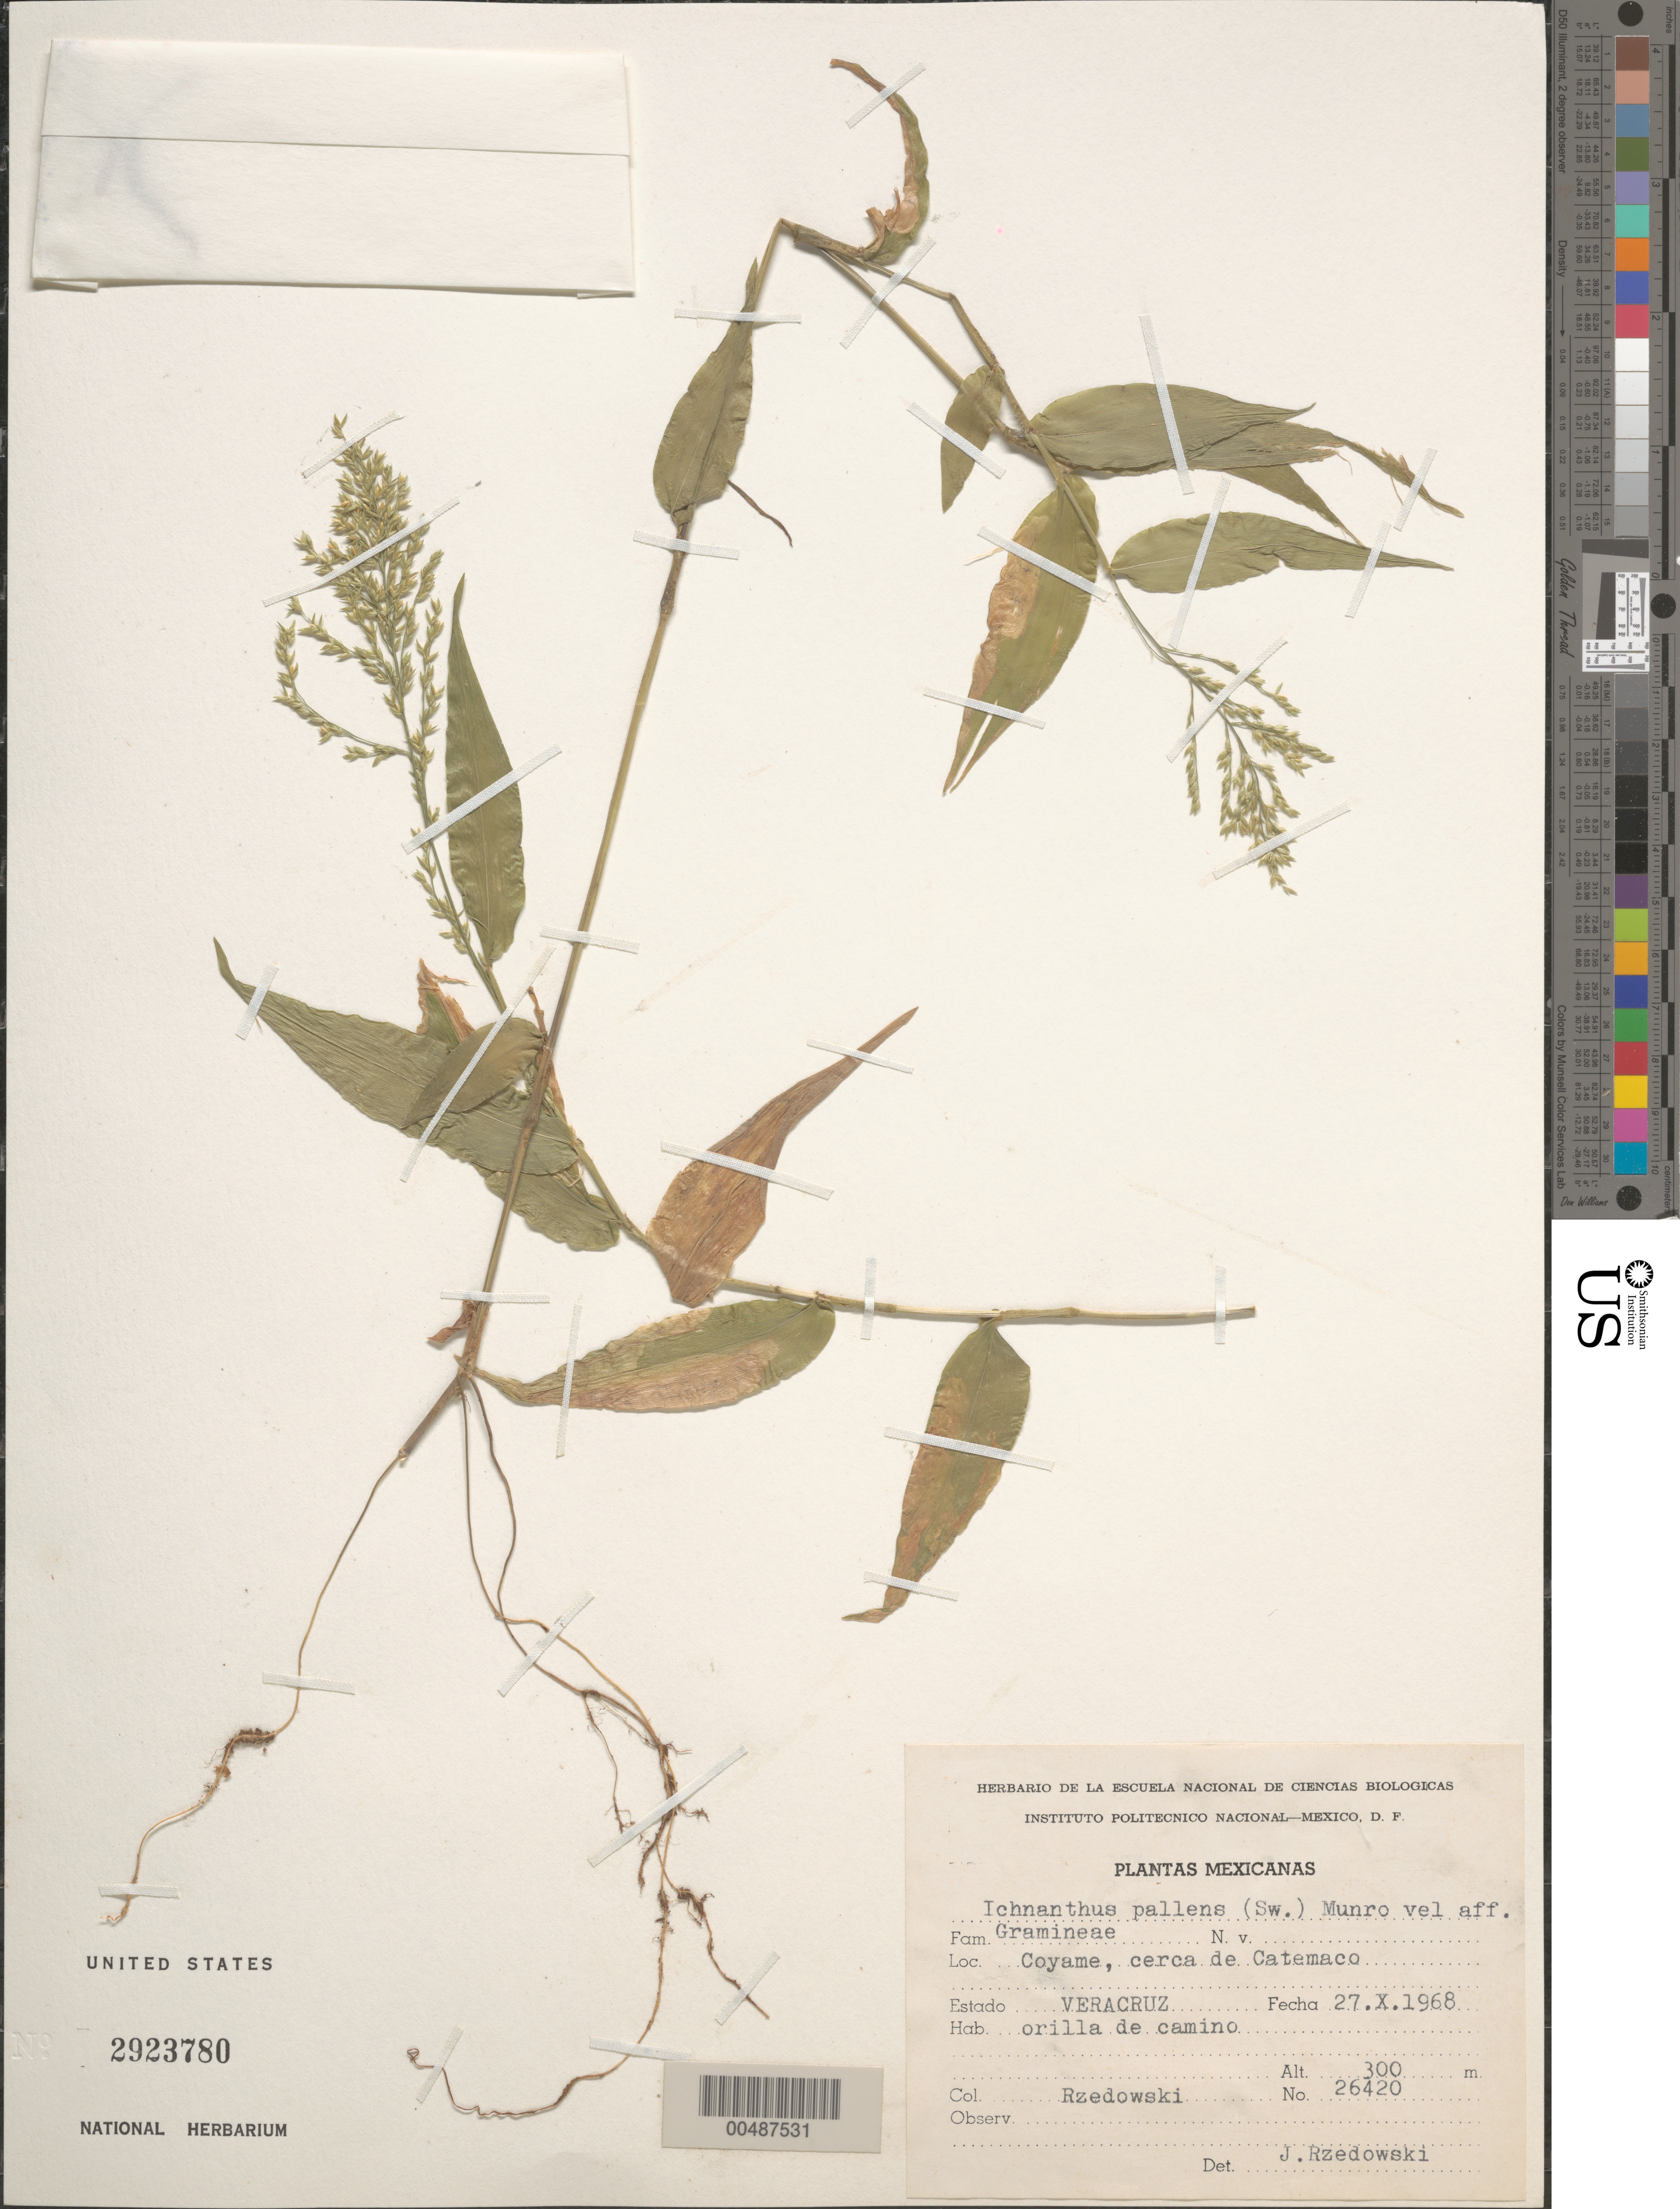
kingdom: Plantae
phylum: Tracheophyta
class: Liliopsida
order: Poales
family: Poaceae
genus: Ichnanthus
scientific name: Ichnanthus pallens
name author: (Sw.) Munro ex Benth.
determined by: Rzedowski, J.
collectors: J. Rzedowski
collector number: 26420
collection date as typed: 27 Oct 1968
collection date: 1968-10-27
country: Mexico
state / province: Veracruz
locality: Coyame, cerca de Catemaco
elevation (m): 300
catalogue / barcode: US 2923780